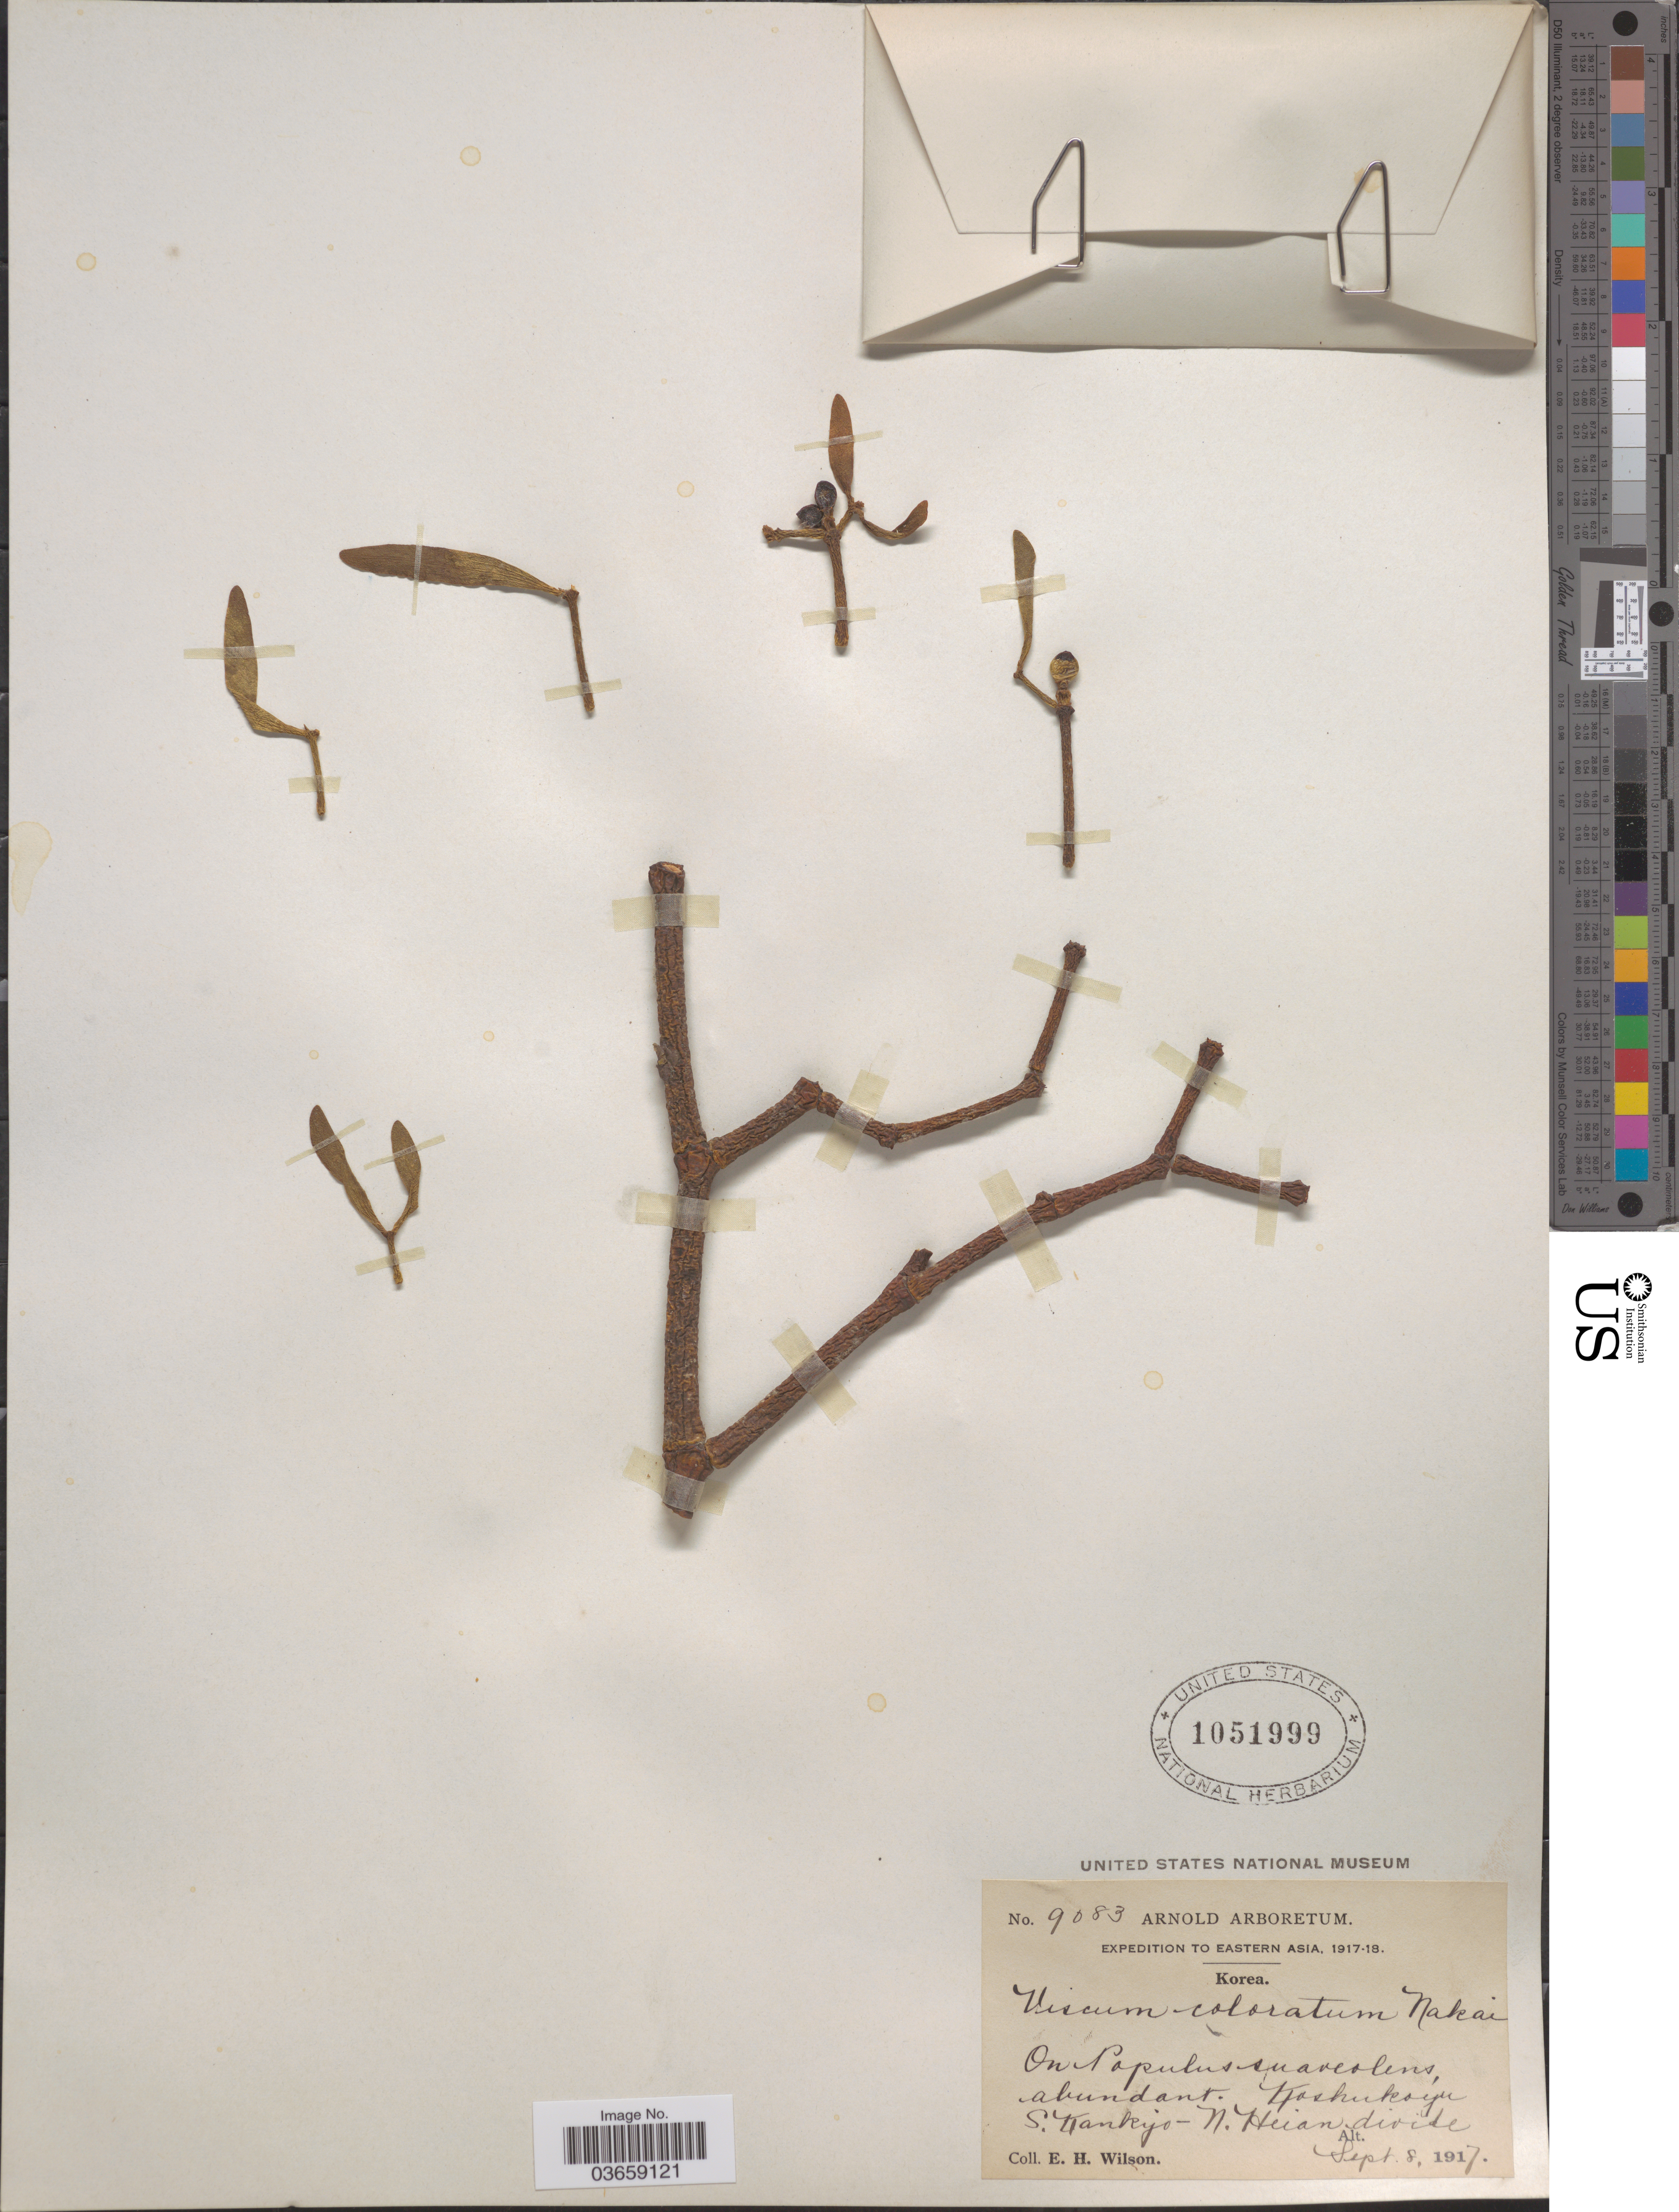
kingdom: Plantae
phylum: Tracheophyta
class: Magnoliopsida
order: Santalales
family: Viscaceae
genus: Viscum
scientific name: Viscum coloratum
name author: (Kom.) Nakai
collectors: E. Wilson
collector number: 9083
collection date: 1917-09-08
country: North Korea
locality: Eastern Asia. Korea. Koshukoyu. S. Kankyo-N. Heian divide.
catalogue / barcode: US 1051999